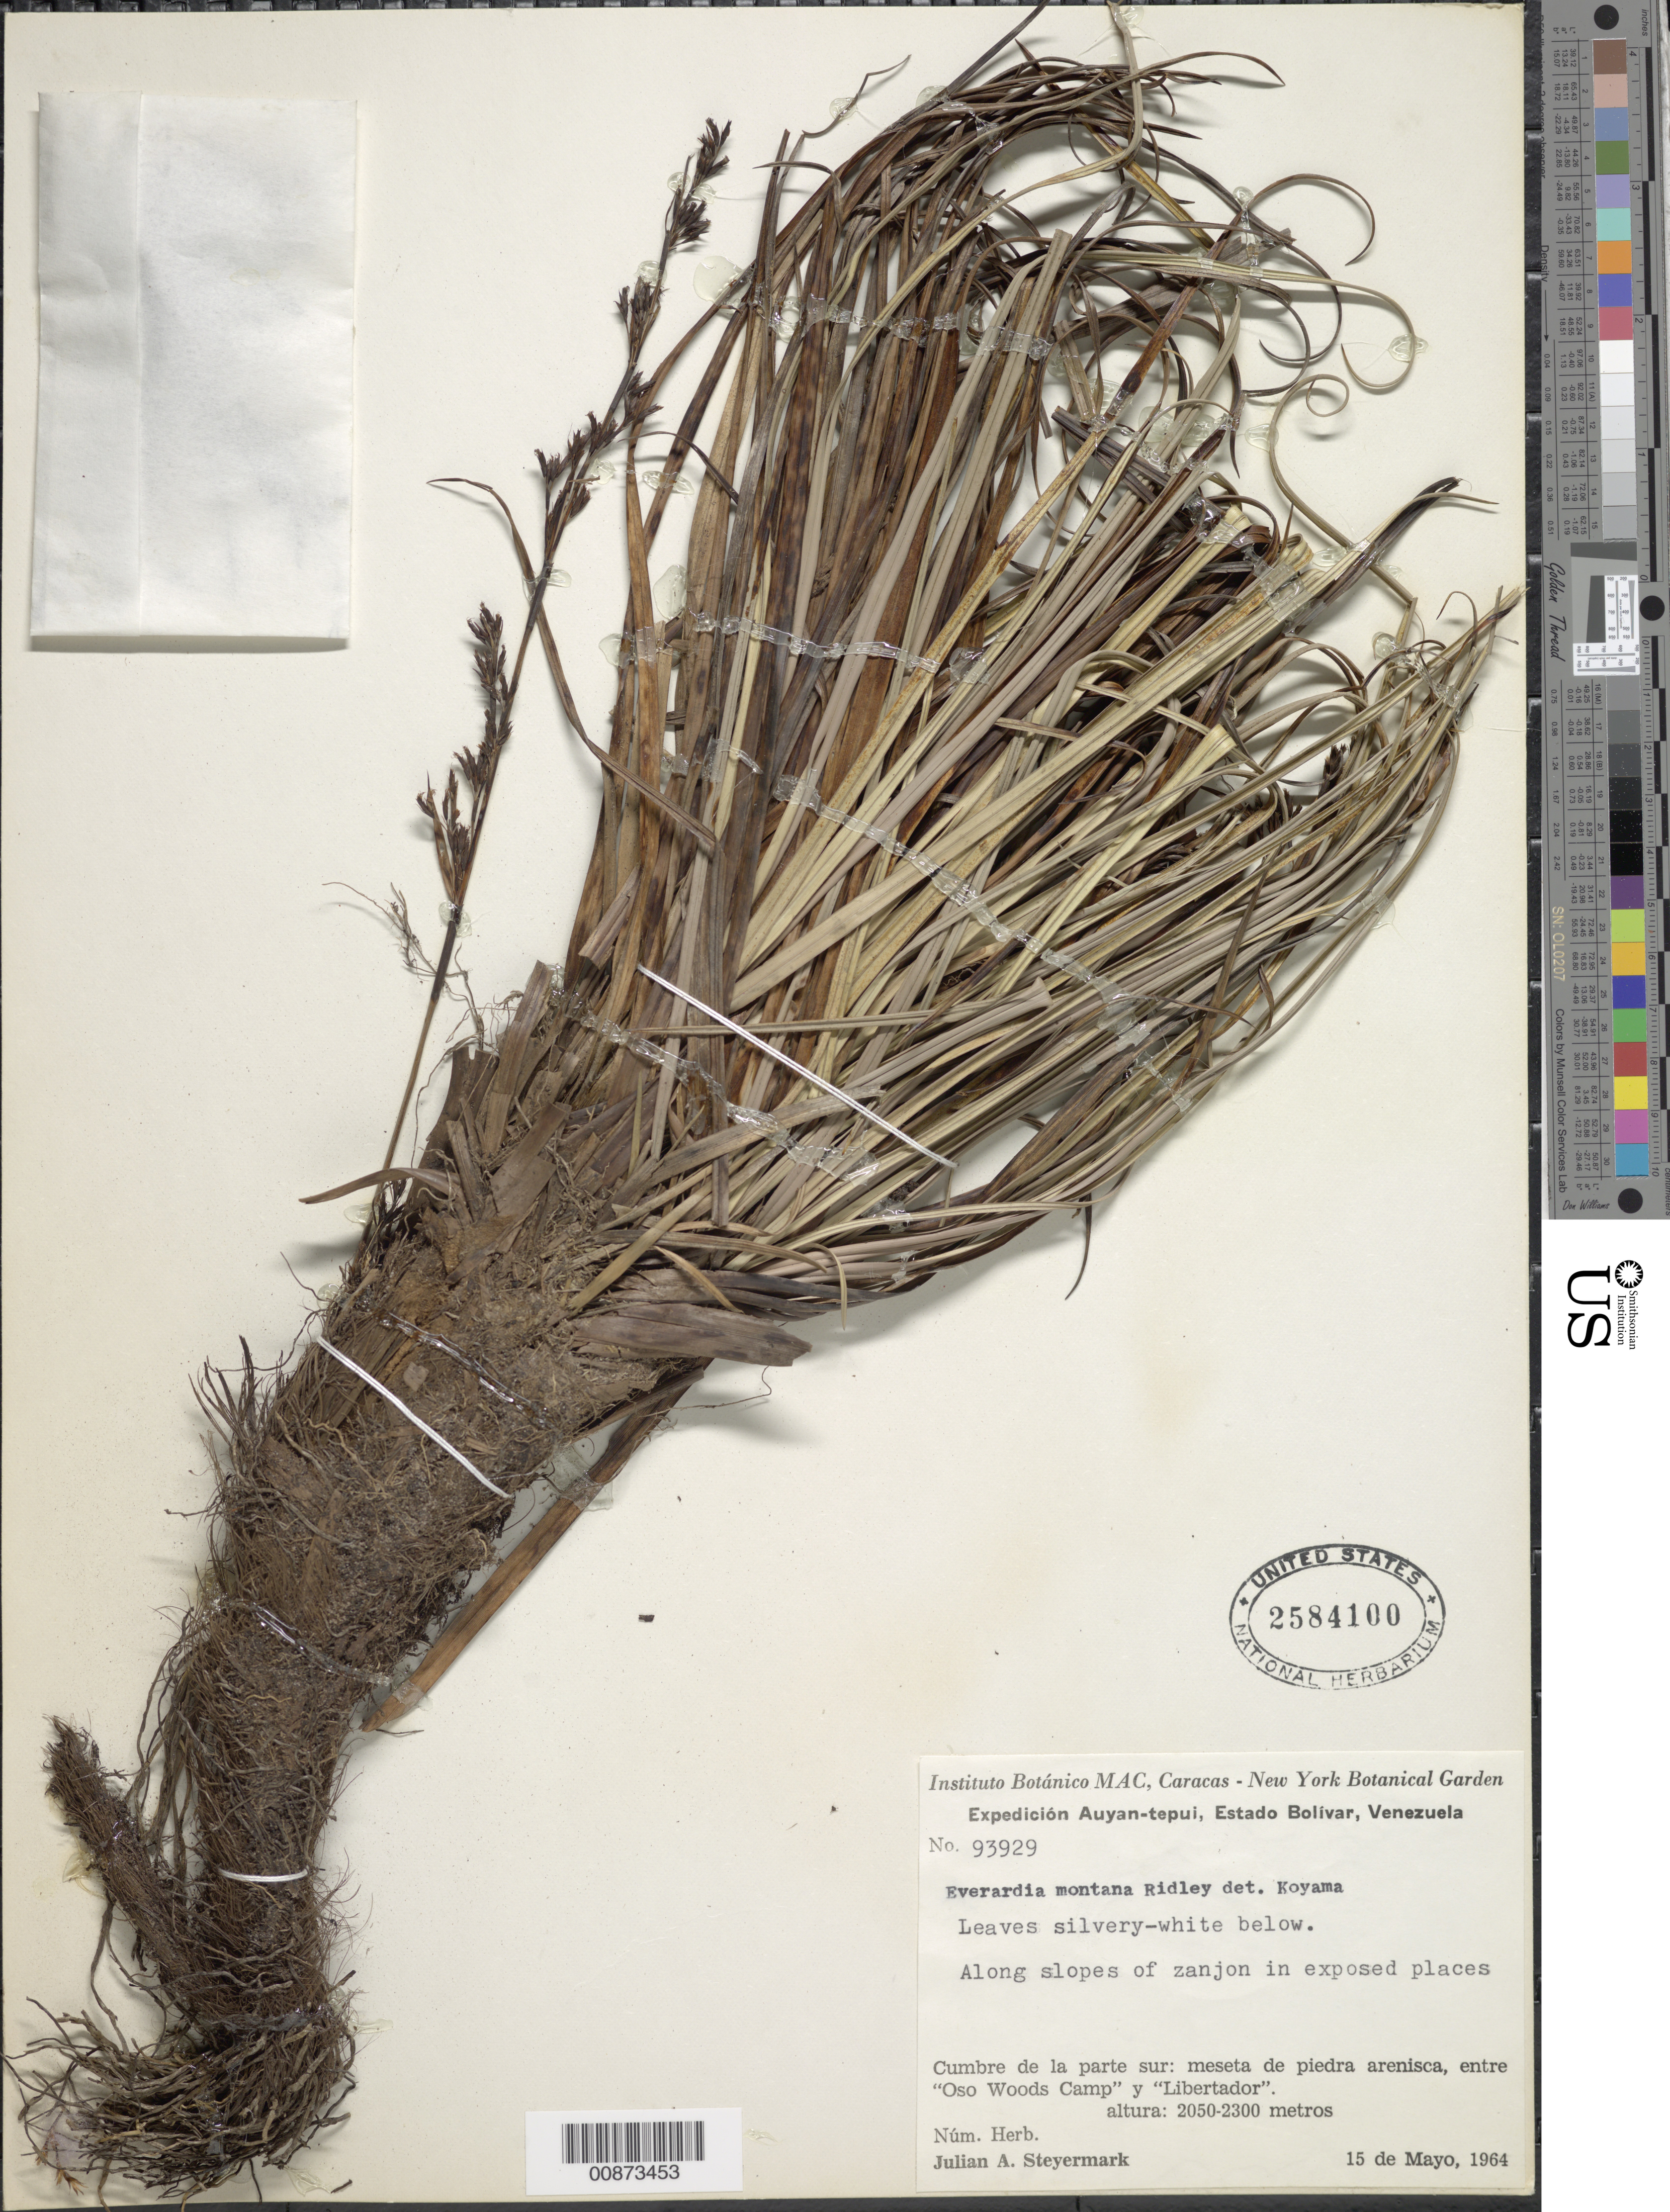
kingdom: Plantae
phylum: Tracheophyta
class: Liliopsida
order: Poales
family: Cyperaceae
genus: Cephalocarpus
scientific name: Cephalocarpus montanus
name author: (Ridley) S.M. Costa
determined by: Strong, Mark T., (BOT), Smithsonian Institution - National Museum of Natural History (UNITED STATES)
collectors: J. Steyermark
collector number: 93929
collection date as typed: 15-May-64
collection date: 1964-05-15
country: Venezuela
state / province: Bolívar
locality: Auyan-tepuí, entre Oso Woods Camp y Libertador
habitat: Cumbre de la parte sur; meseta de piedra arenisca; along slopes of zanjon in exposed places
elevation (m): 2050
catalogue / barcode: US 2584100